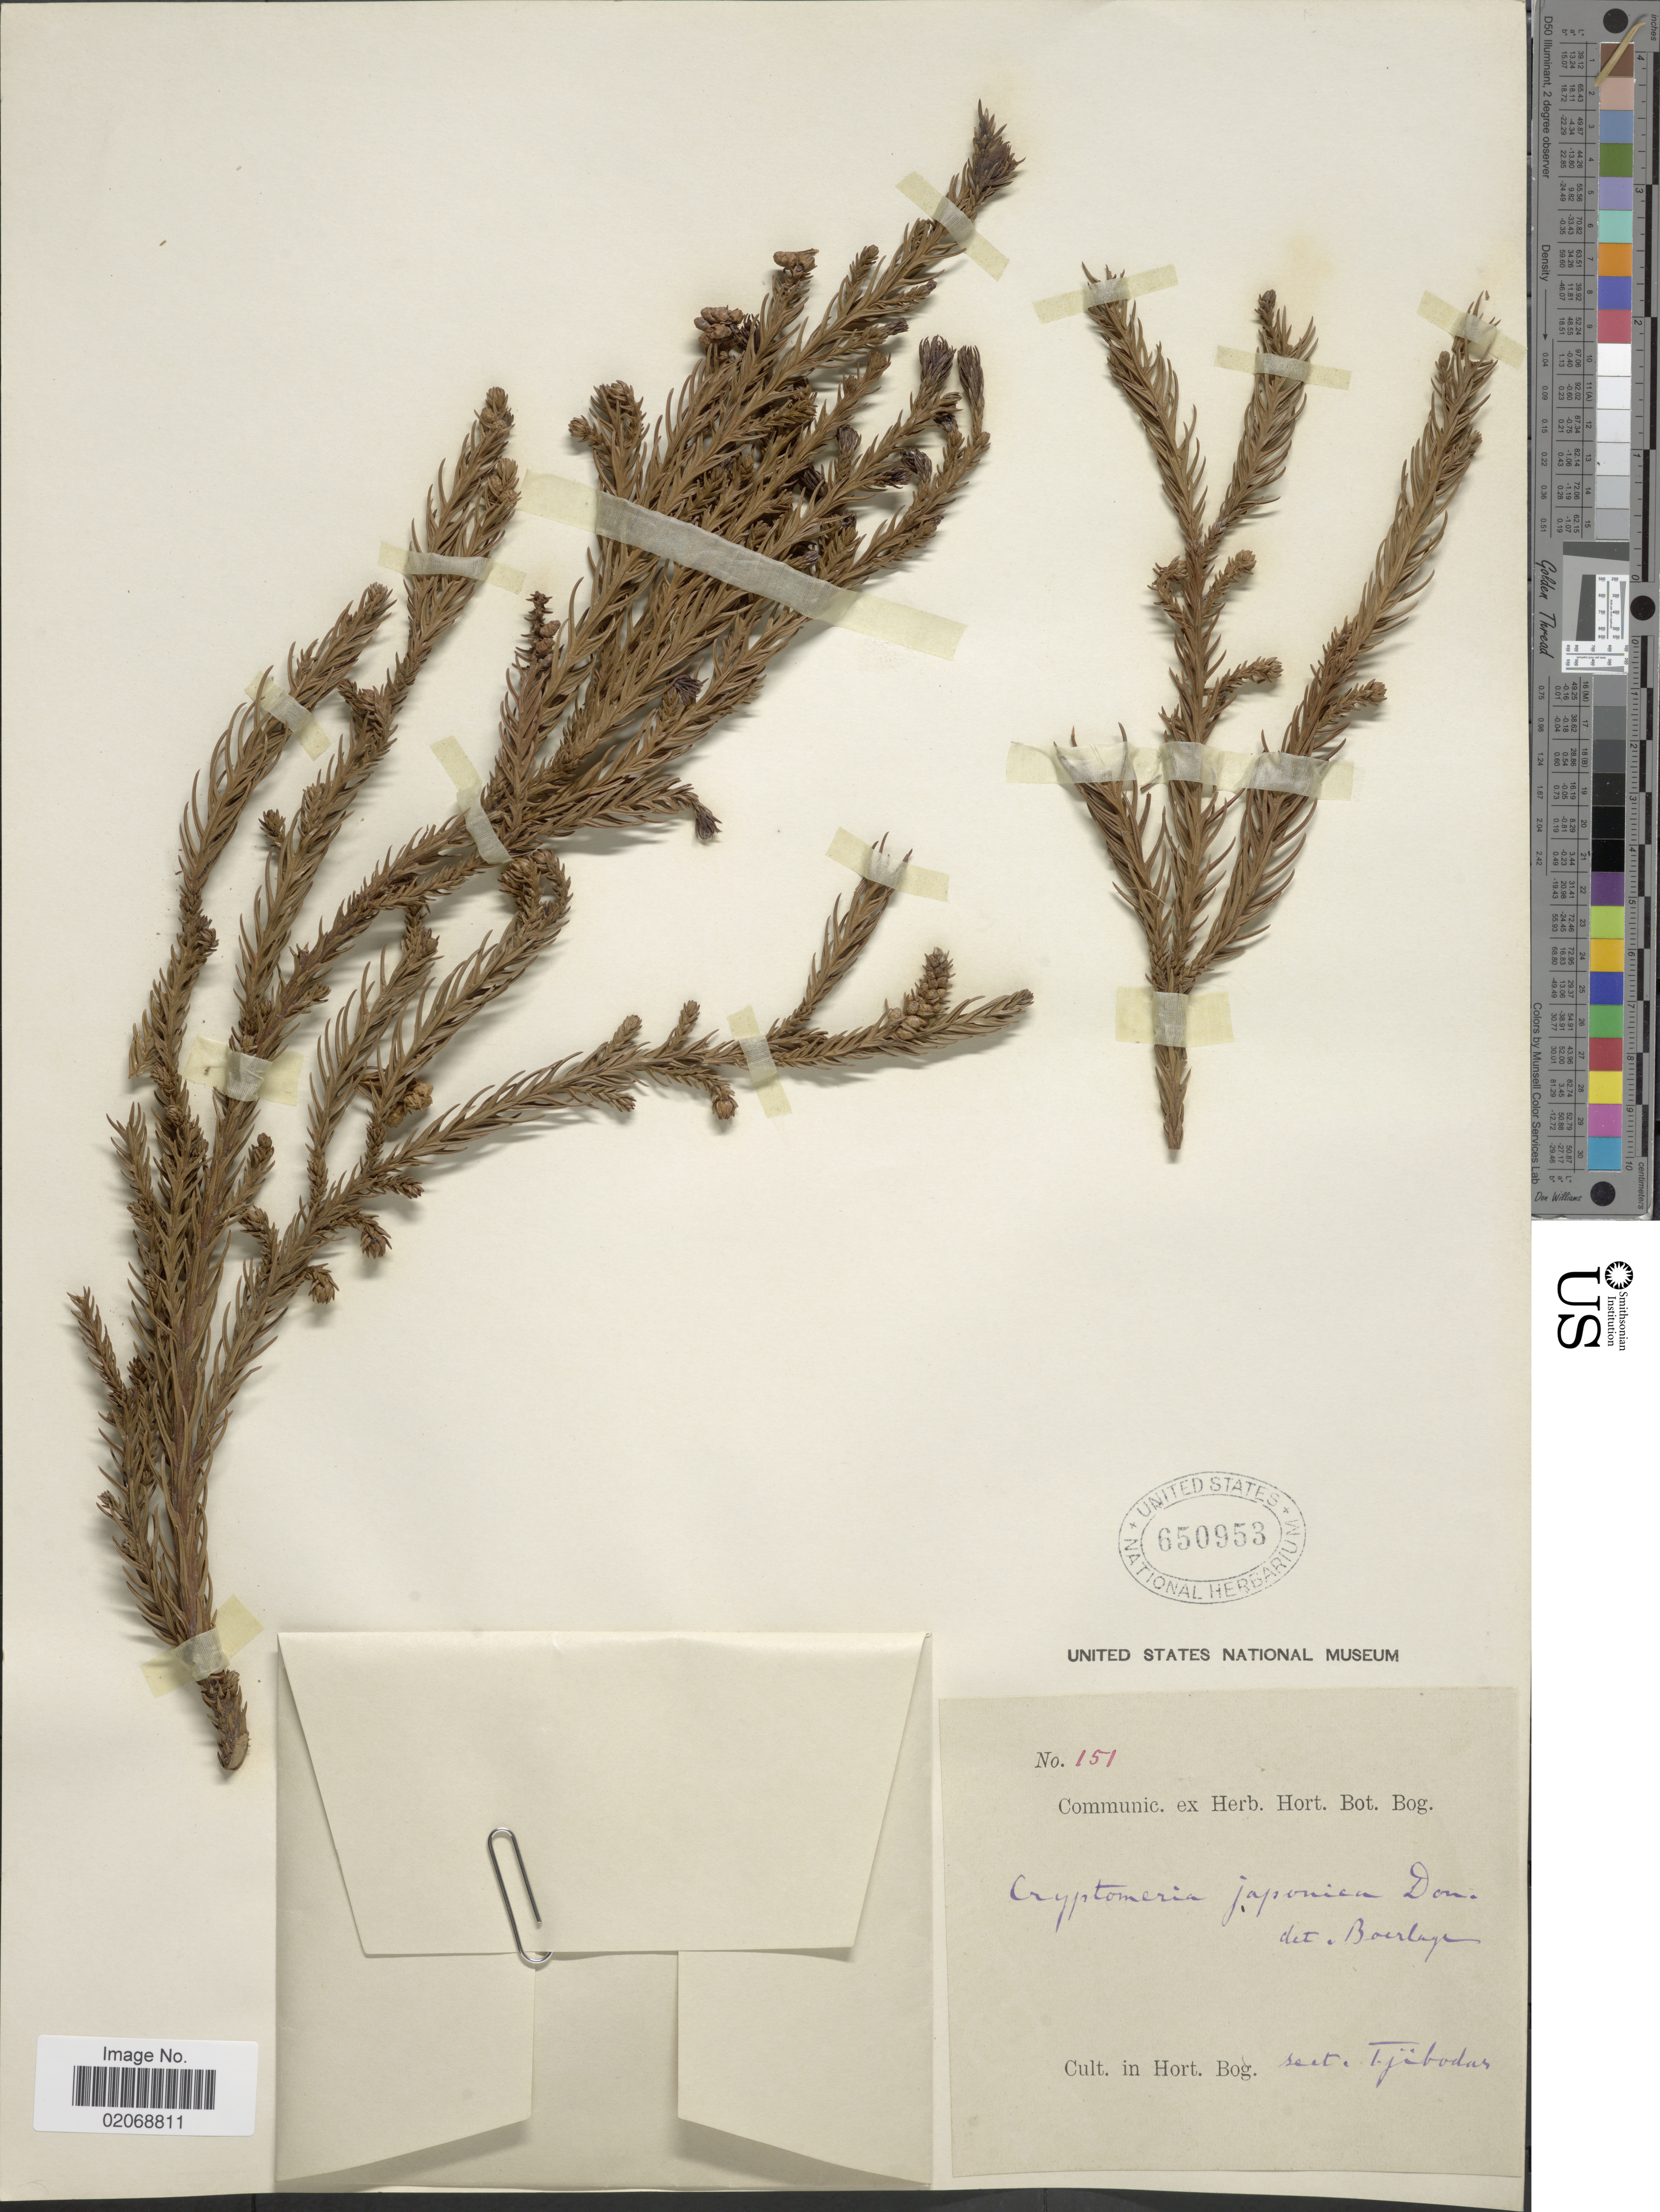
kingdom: Plantae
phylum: Tracheophyta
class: Pinopsida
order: Pinales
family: Cupressaceae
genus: Cryptomeria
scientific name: Cryptomeria japonica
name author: (Thunb. ex L. f.) D. Don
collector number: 151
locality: Cult. in Hort. Bog. sect. Tjibodas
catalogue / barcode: US 650953